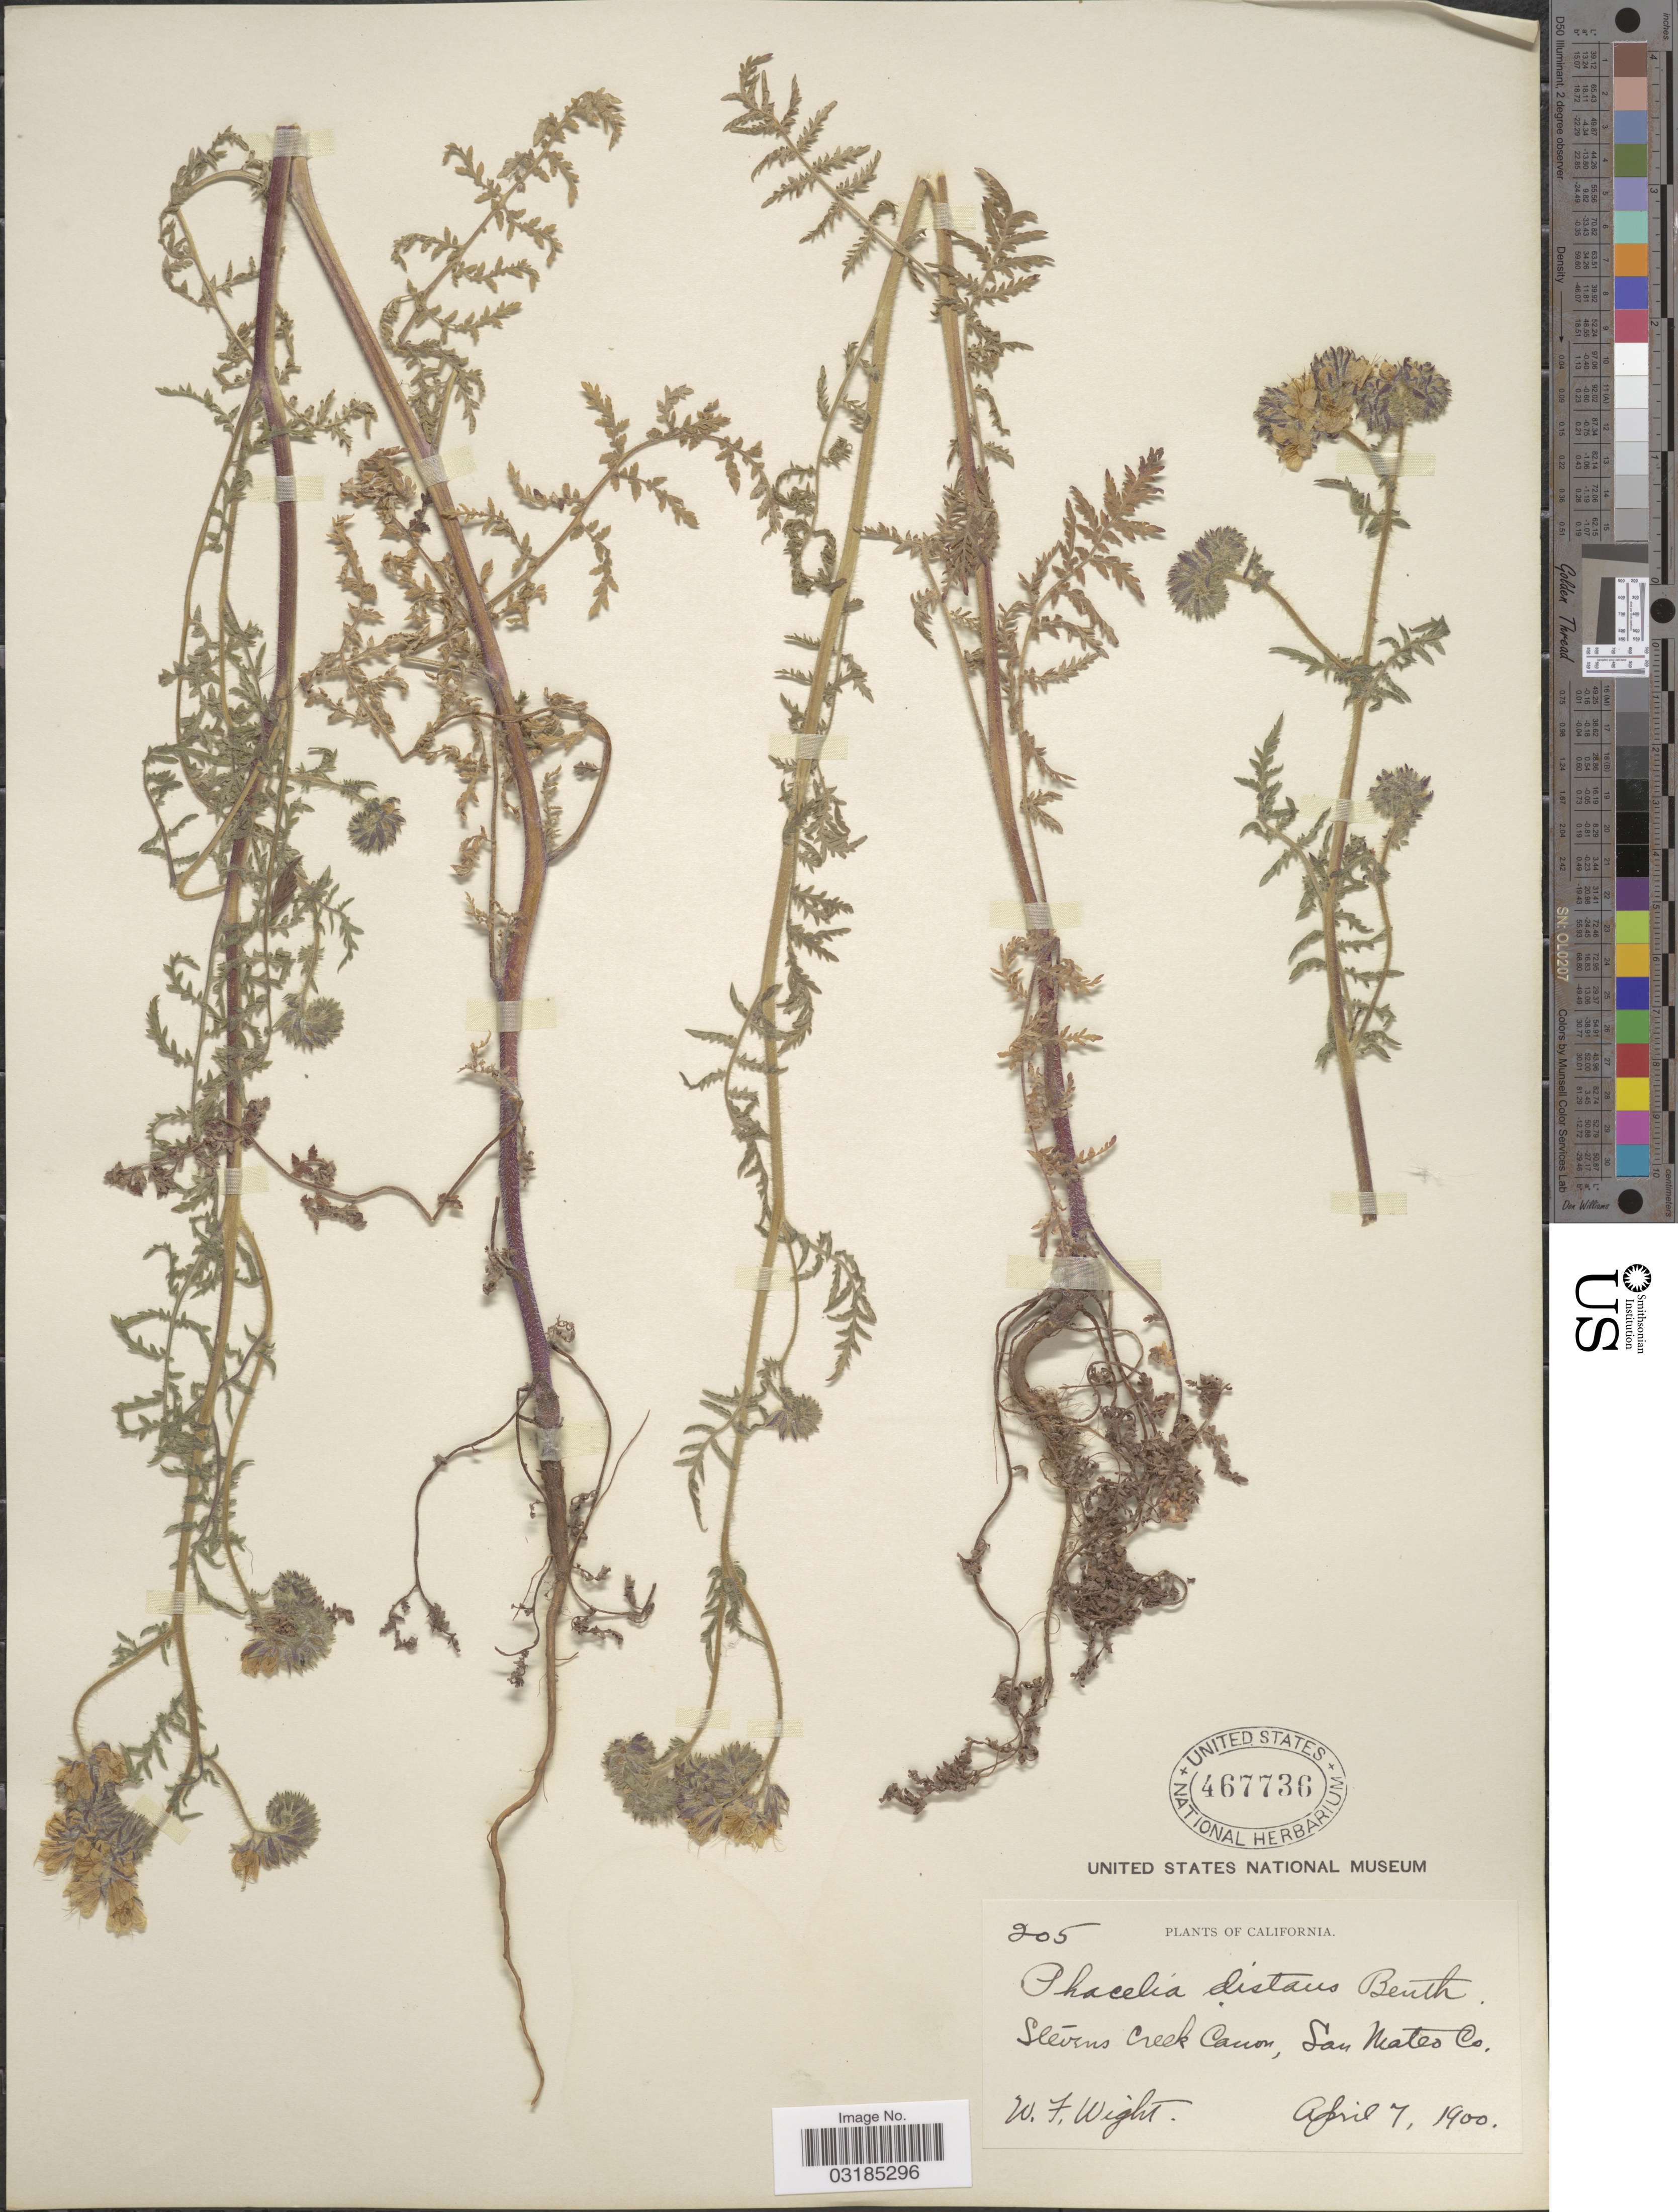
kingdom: Plantae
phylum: Tracheophyta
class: Magnoliopsida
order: Boraginales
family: Hydrophyllaceae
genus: Phacelia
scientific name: Phacelia distans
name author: Benth.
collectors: W. Wight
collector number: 205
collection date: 1900-04-07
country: United States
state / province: California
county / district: San Mateo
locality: Stevens Creek Canon, San Mateo Co.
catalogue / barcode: US 467736